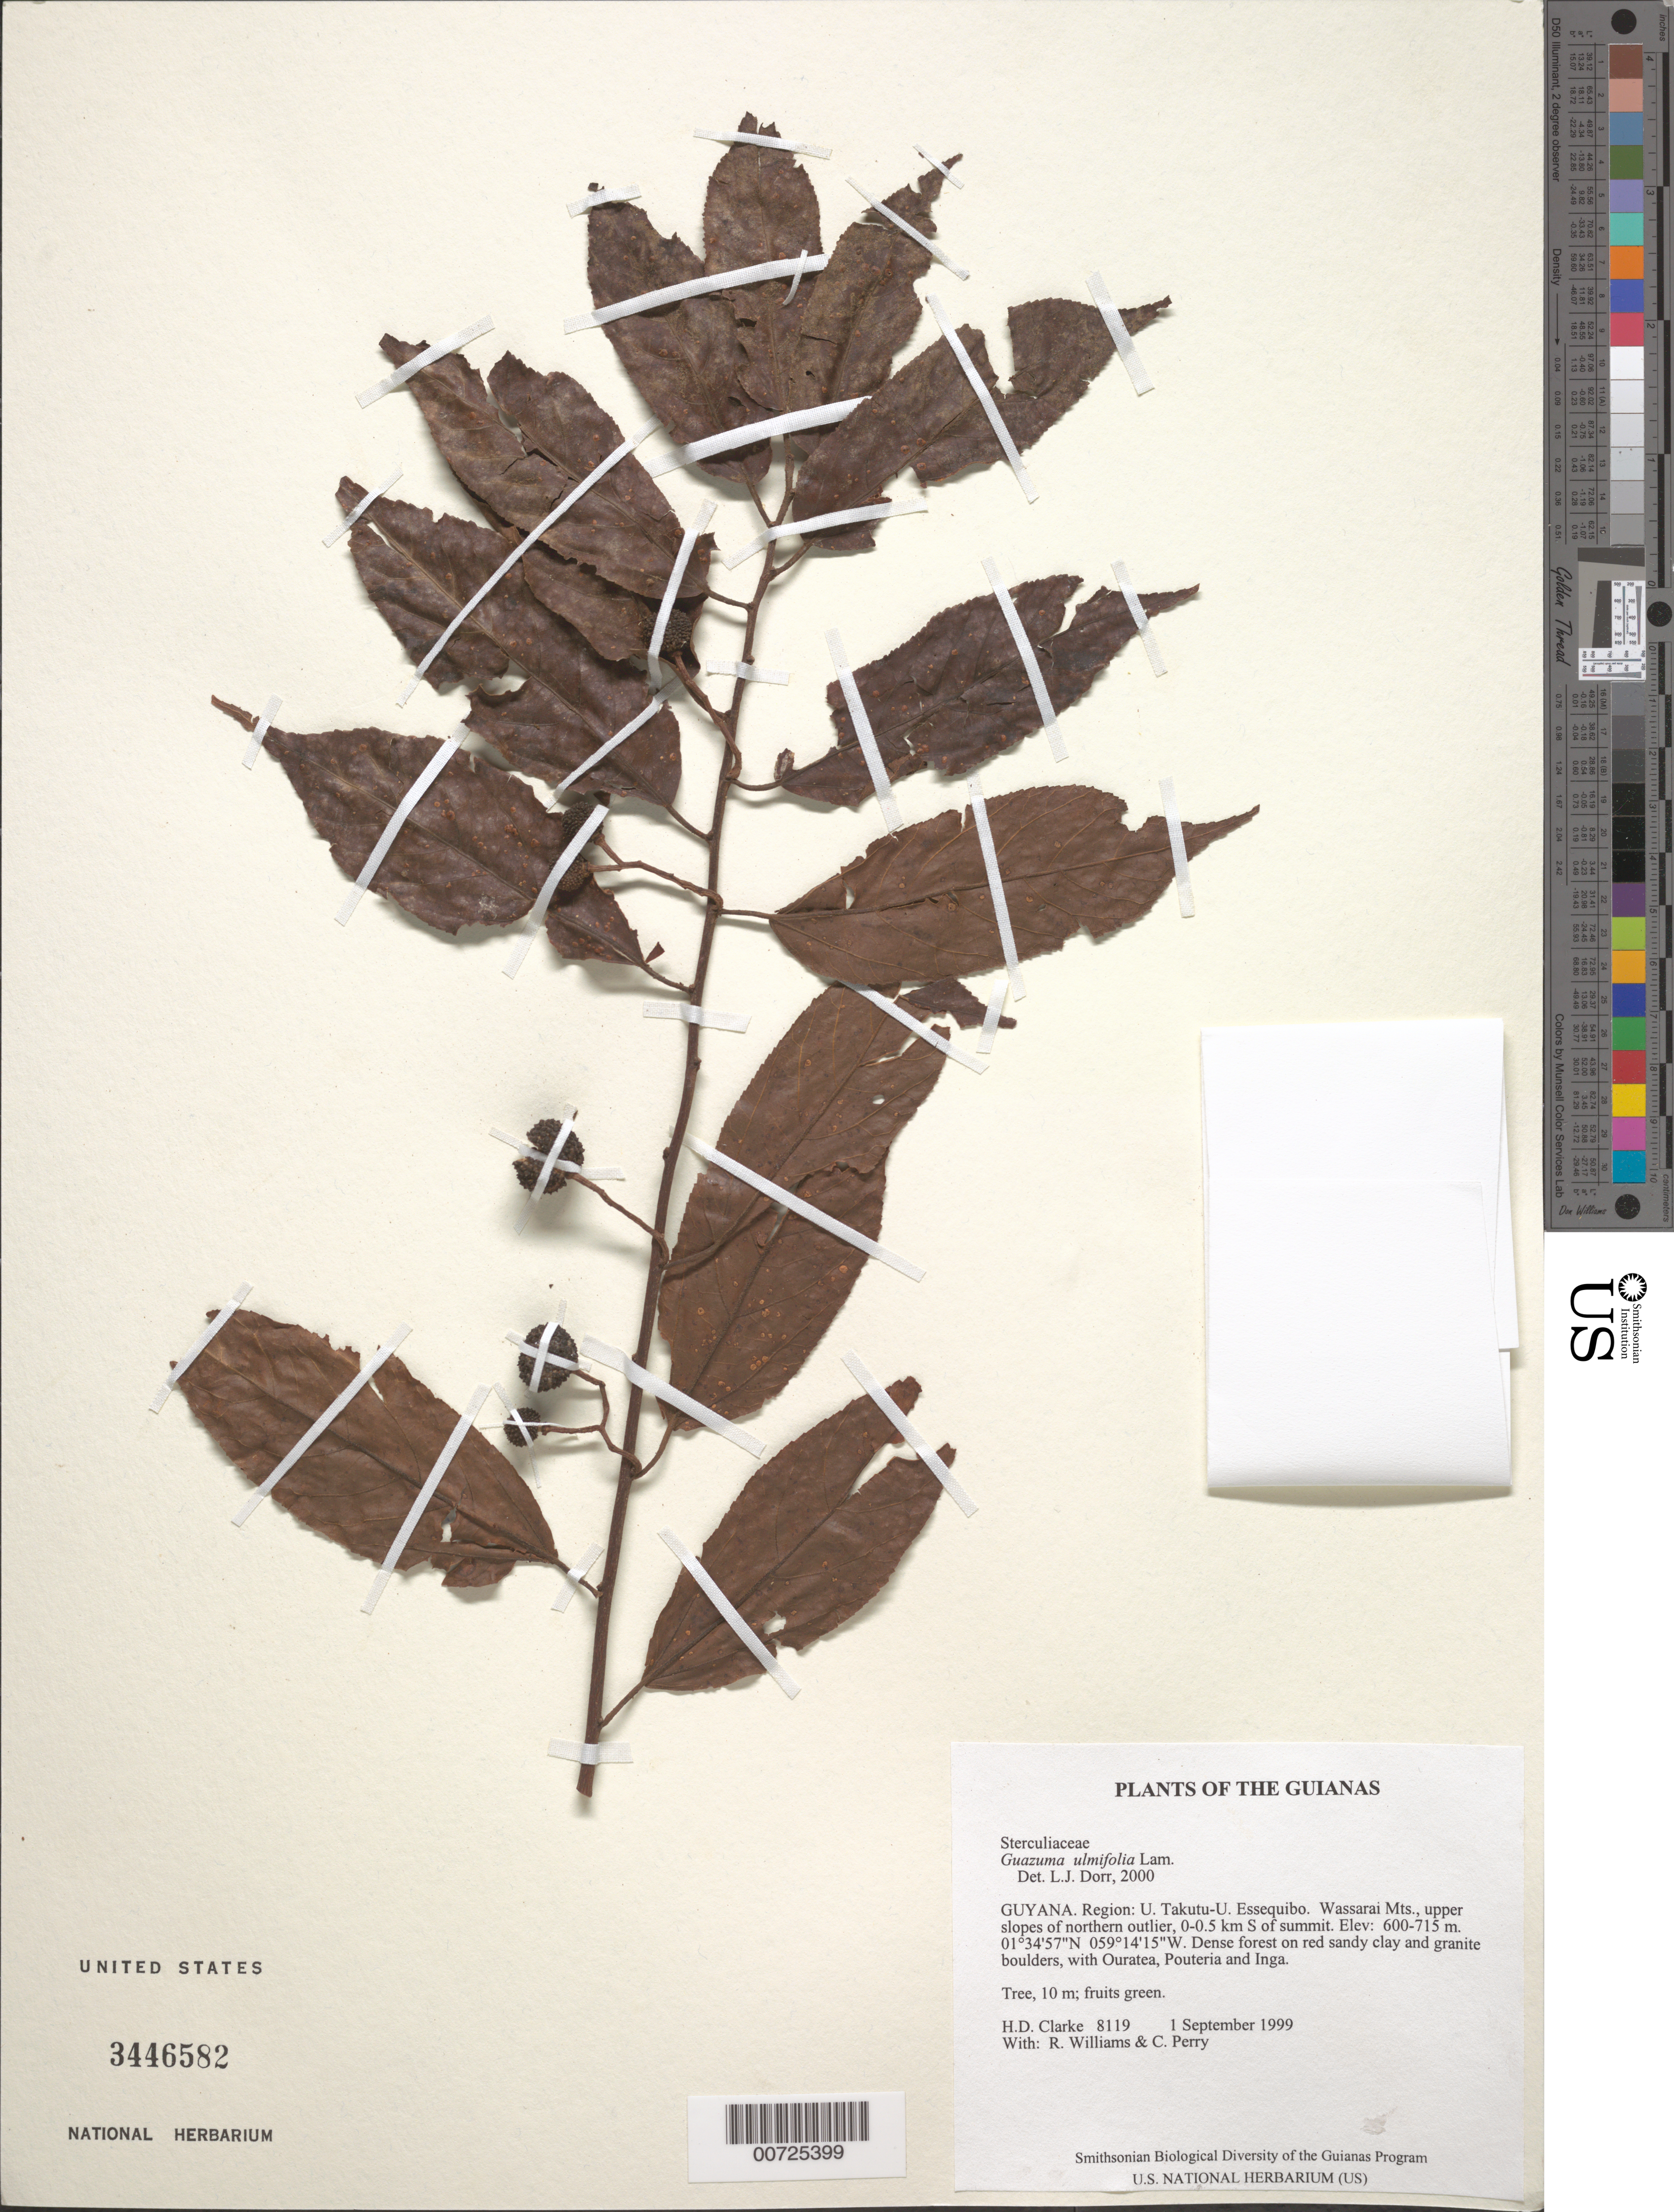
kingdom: Plantae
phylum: Tracheophyta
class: Magnoliopsida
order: Malvales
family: Malvaceae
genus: Guazuma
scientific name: Guazuma ulmifolia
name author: Lam.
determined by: Dorr, L. J., (BOT), Smithsonian Institution - National Museum of Natural History (UNITED STATES)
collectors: H. D. Clarke, R. Williams & C. Perry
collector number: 8119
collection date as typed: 1 September 1999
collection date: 1999-09-01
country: Guyana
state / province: U. Takutu-U. Essequibo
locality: Wassarai Mts., upper slopes of northern outlier, 0-0.5 km S of summit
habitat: Dense forest on red sandy clay and granite boulders, with Ouratea, Pouteria and Inga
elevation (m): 600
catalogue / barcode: US 3446582